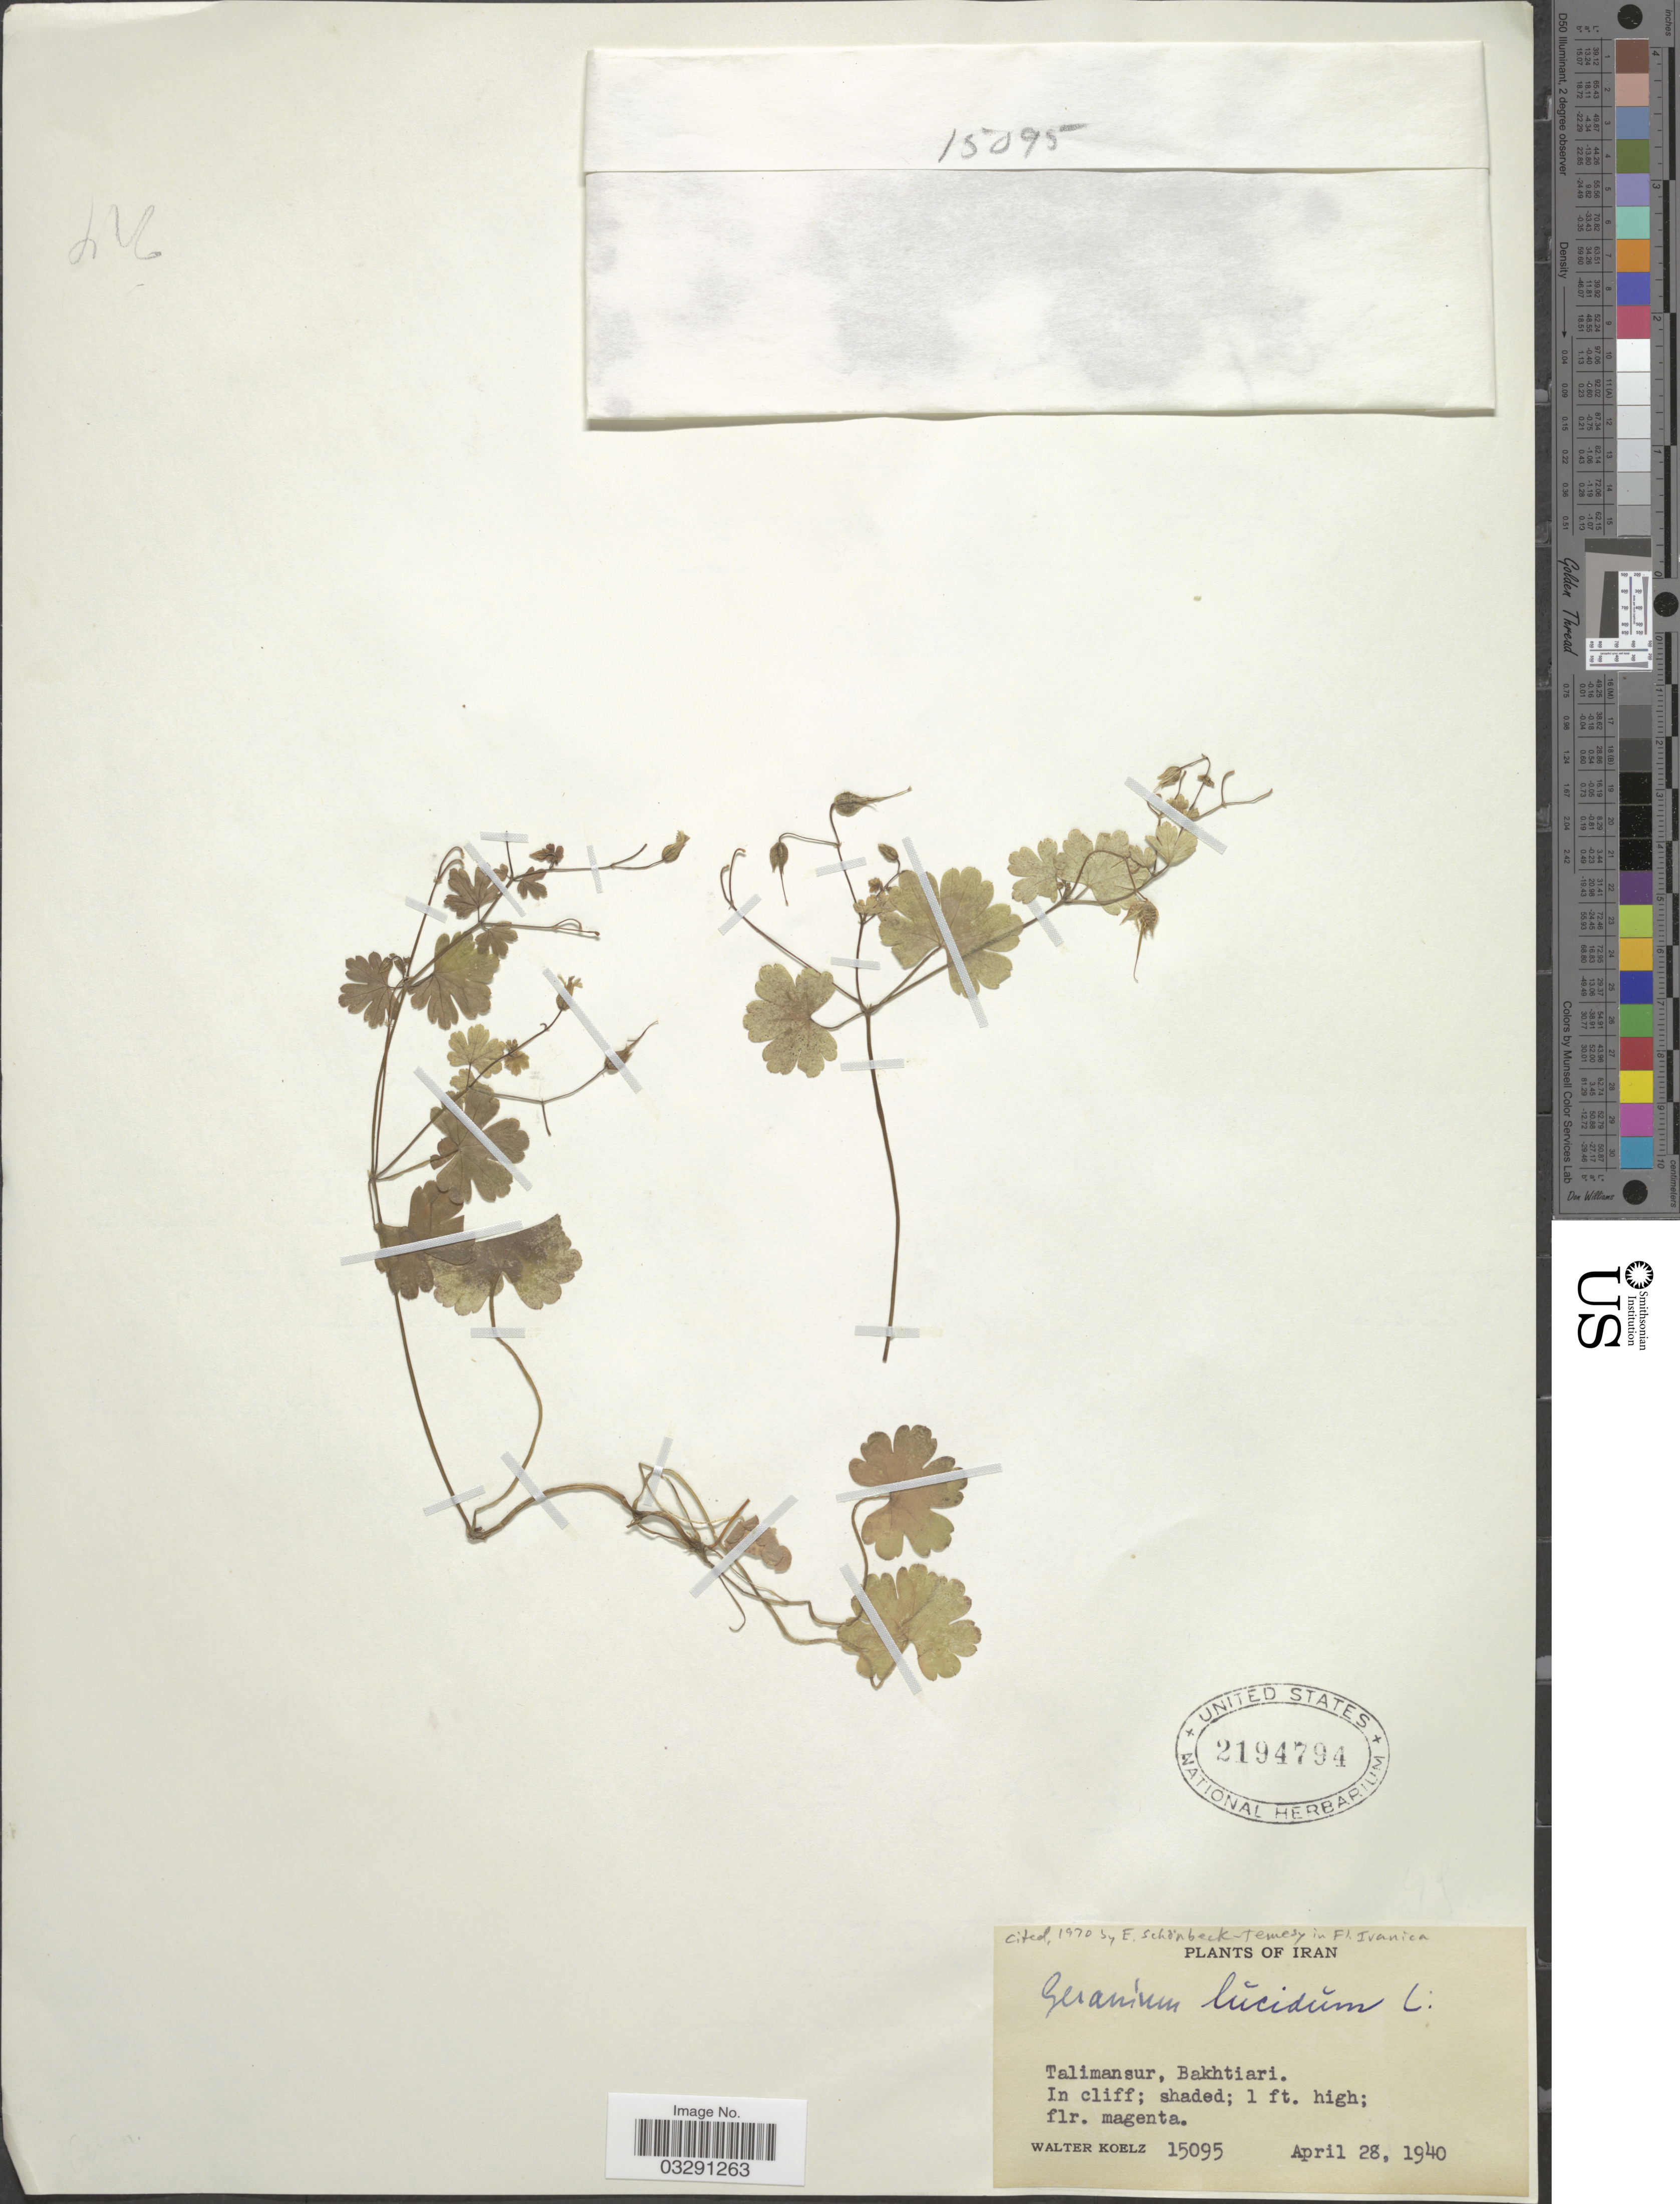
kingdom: Plantae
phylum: Tracheophyta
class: Magnoliopsida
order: Geraniales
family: Geraniaceae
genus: Geranium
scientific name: Geranium lucidum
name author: L.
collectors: W. N. Koelz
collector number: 15095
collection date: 1940-04-28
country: Iran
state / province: Chahar Mahaal and Bakhtiari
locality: Talimansur, Bakhtiari.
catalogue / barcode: US 2194794